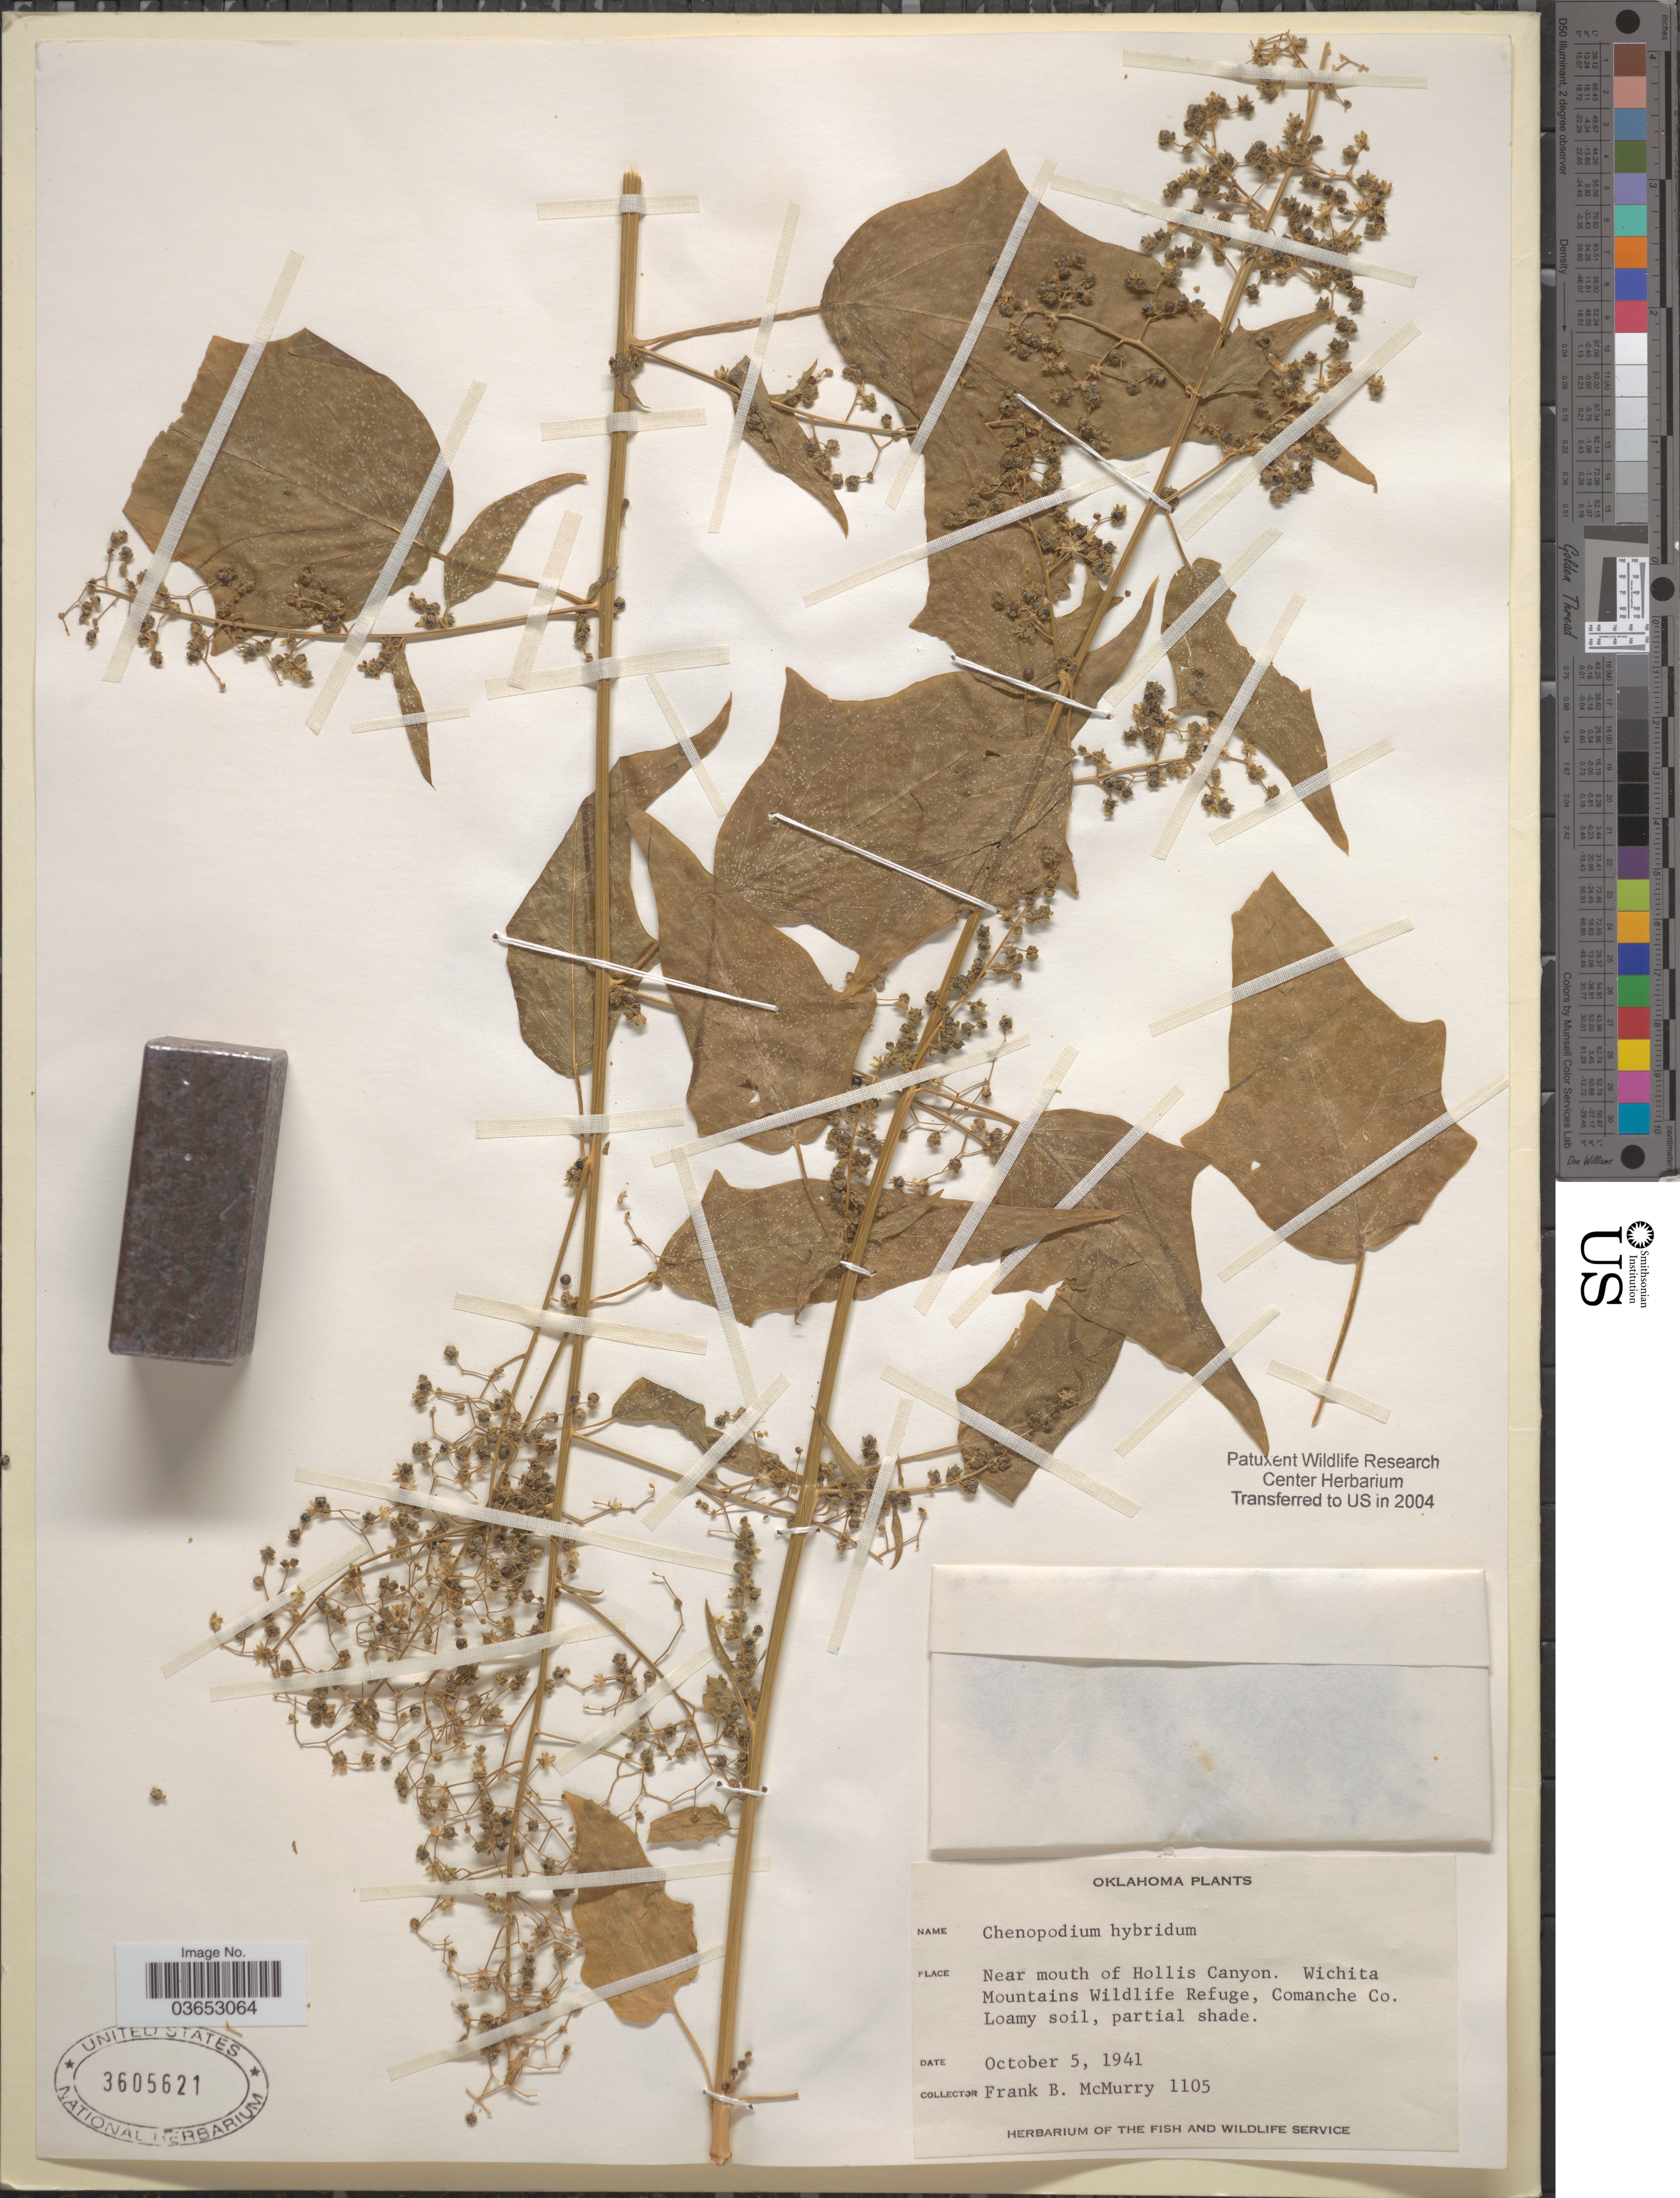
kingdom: Plantae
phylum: Tracheophyta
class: Magnoliopsida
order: Caryophyllales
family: Amaranthaceae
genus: Chenopodium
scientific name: Chenopodium gigantospermum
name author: Aellen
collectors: F. B. McMurry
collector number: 1105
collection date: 1941-10-05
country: United States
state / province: Oklahoma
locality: Near mouth of Hollis Canyon. Wichita Mountains Wildlife Refuge, Comanche Co.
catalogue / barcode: US 3605621